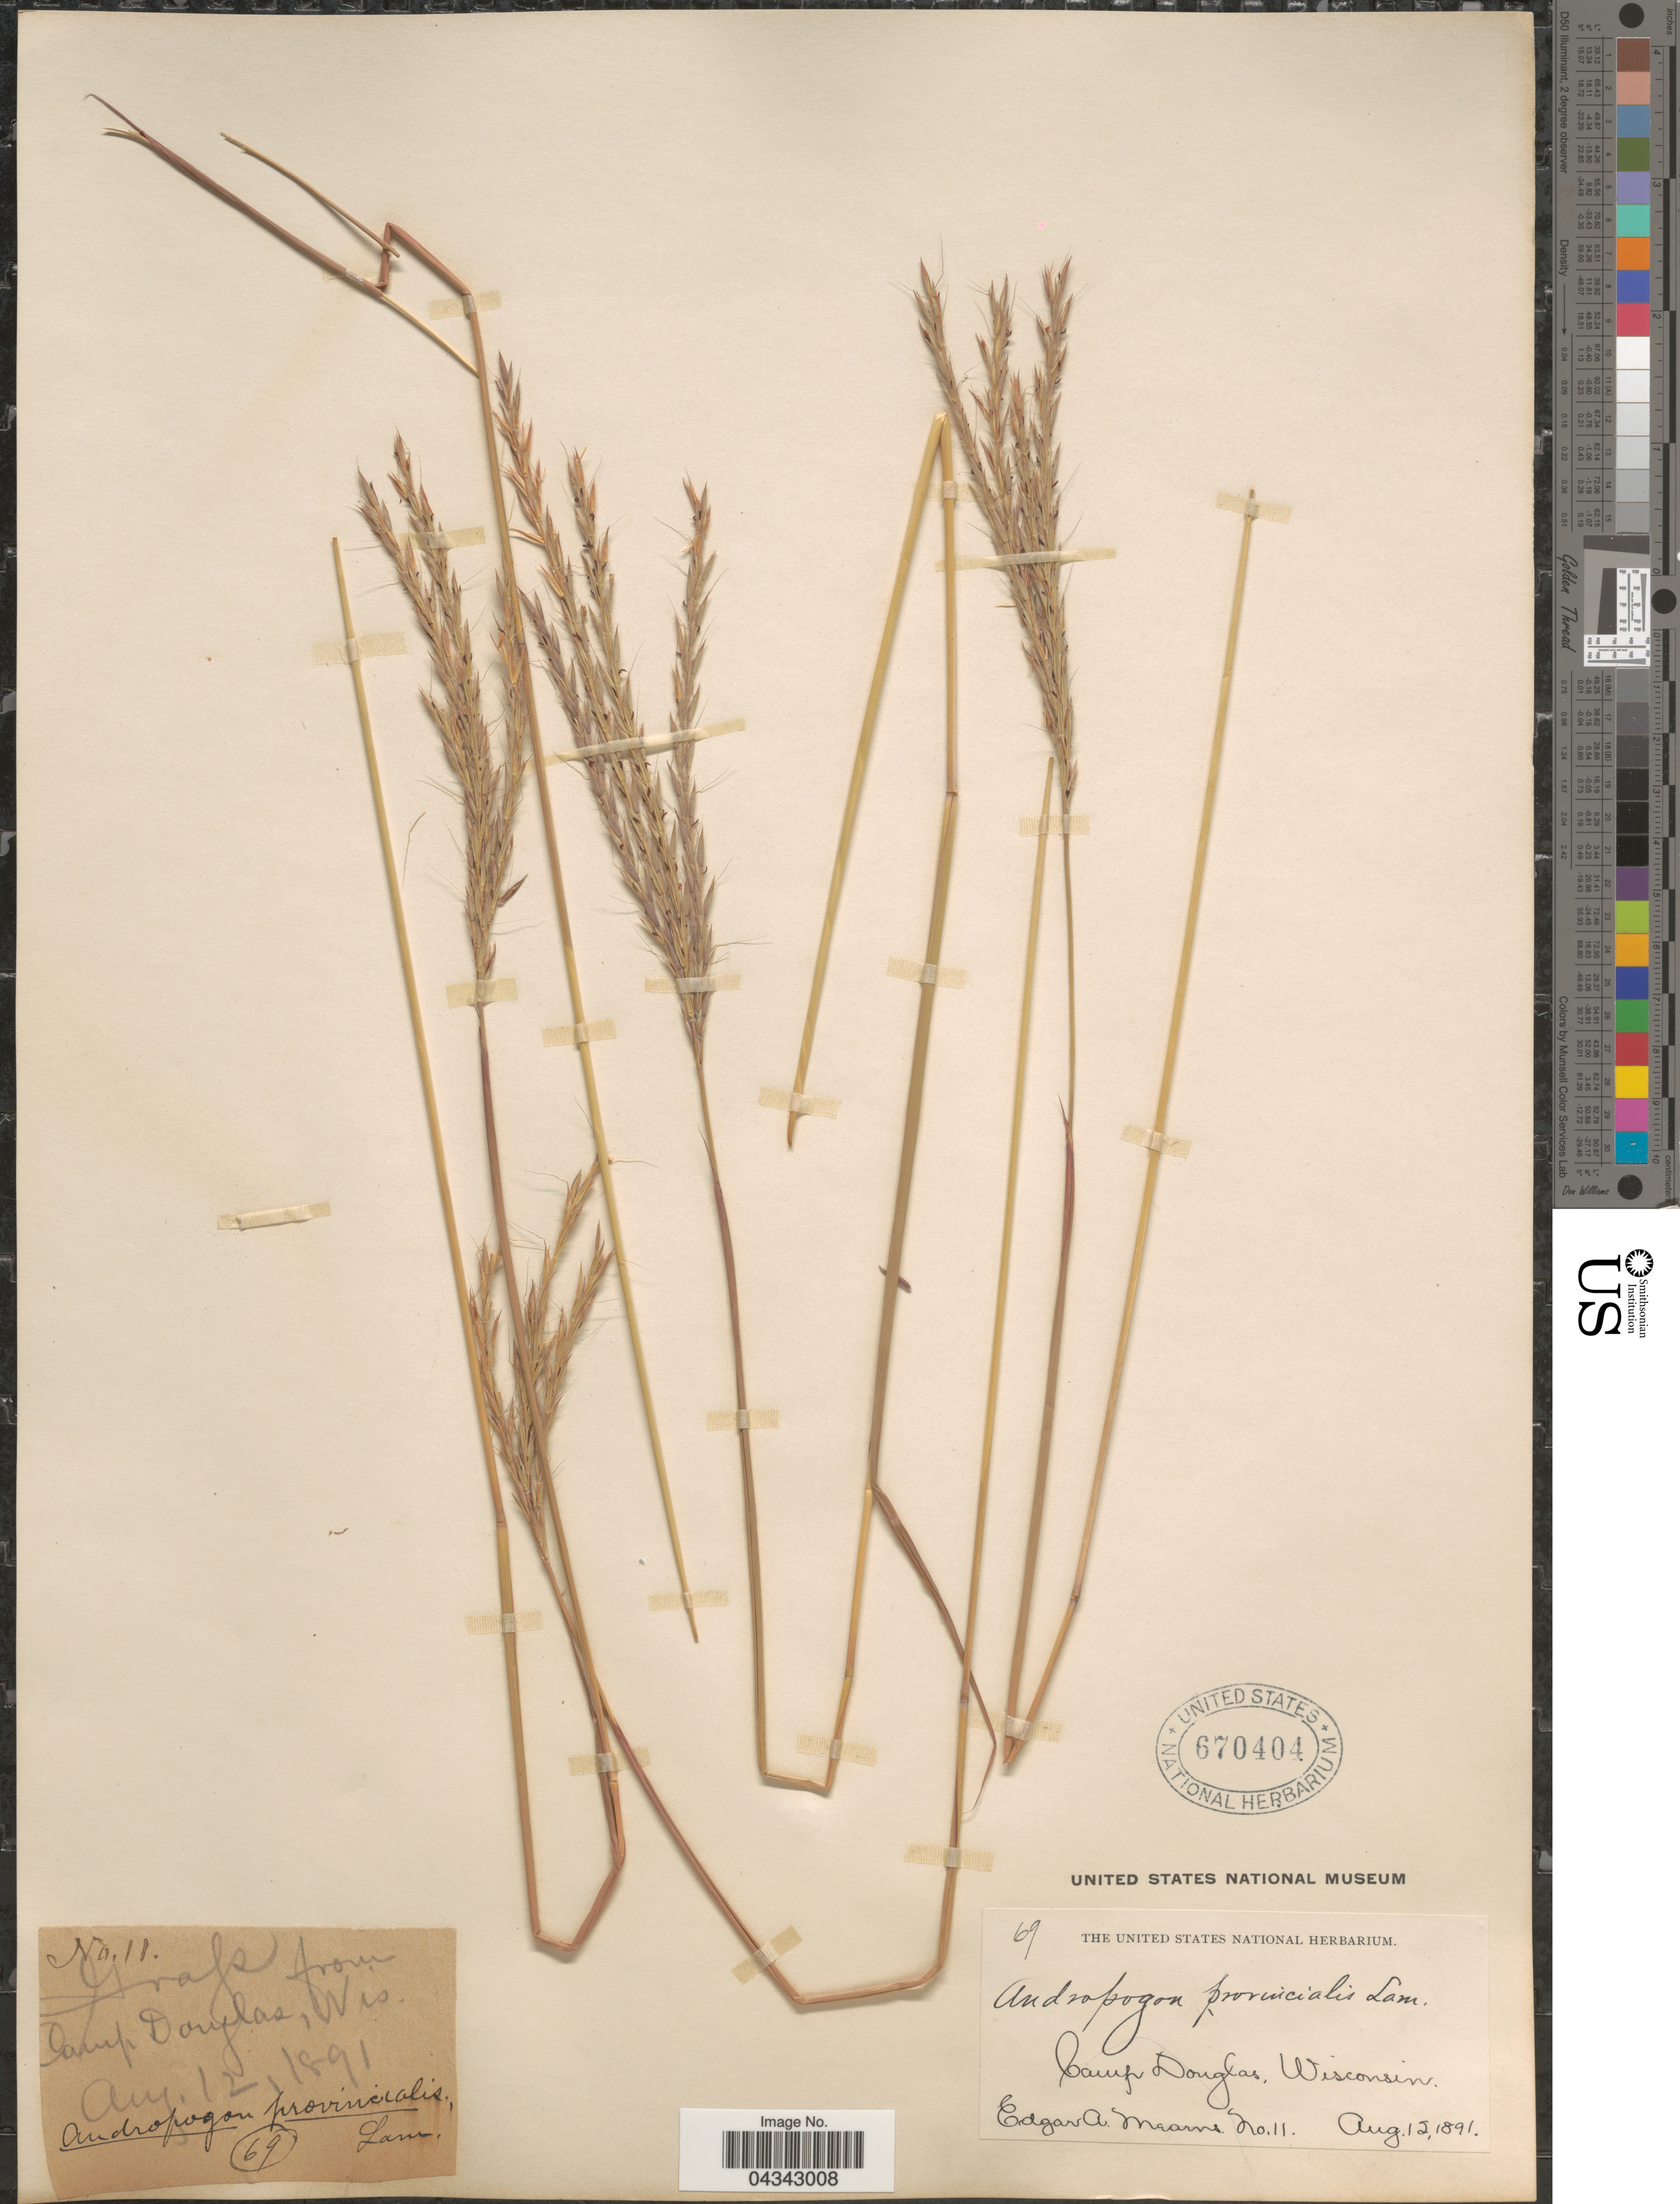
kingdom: Plantae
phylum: Tracheophyta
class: Liliopsida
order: Poales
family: Poaceae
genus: Andropogon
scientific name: Andropogon gerardii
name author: Vitman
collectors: E. A. Mearns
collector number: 11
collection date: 1891-08-12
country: United States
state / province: Wisconsin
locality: Camp Douglas.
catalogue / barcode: US 670404